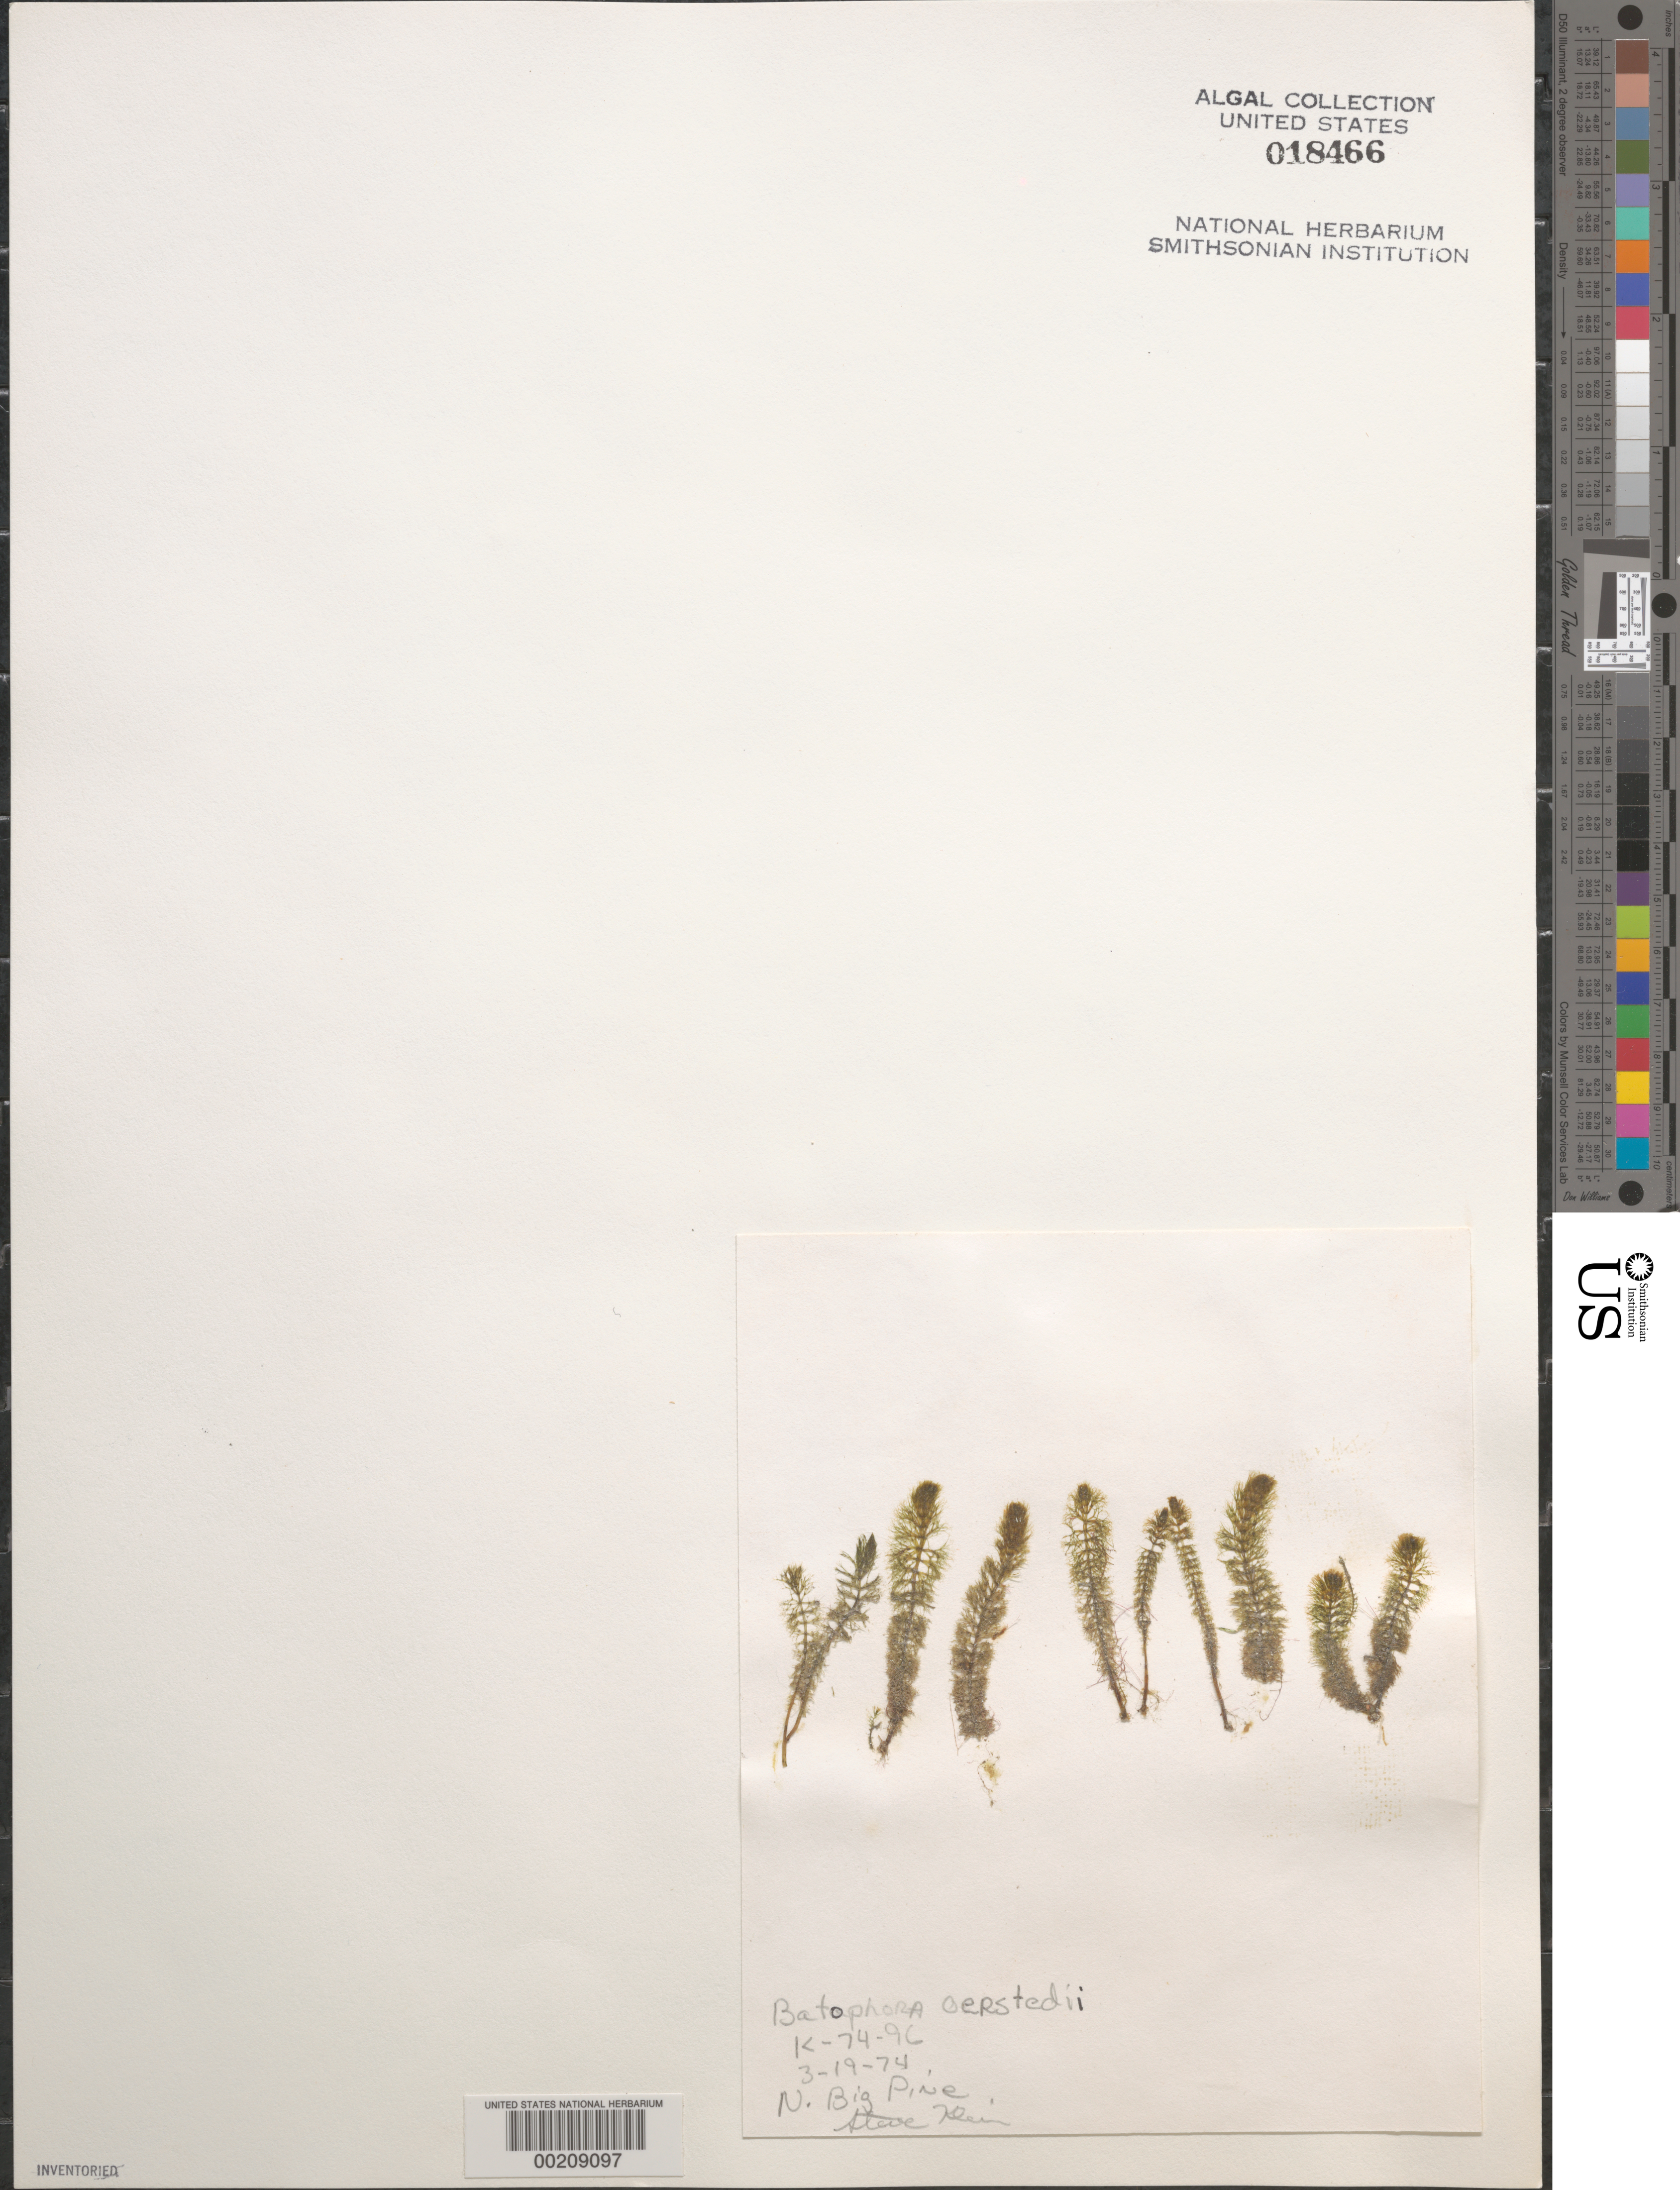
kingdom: Plantae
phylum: Chlorophyta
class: Ulvophyceae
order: Dasycladales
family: Dasycladaceae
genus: Batophora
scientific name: Batophora oerstedii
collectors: S. Klein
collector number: K-74-96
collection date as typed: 19 Mar 1976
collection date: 1976-03-19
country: United States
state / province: Florida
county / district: Monroe County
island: Big Pine Key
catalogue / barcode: US 18466